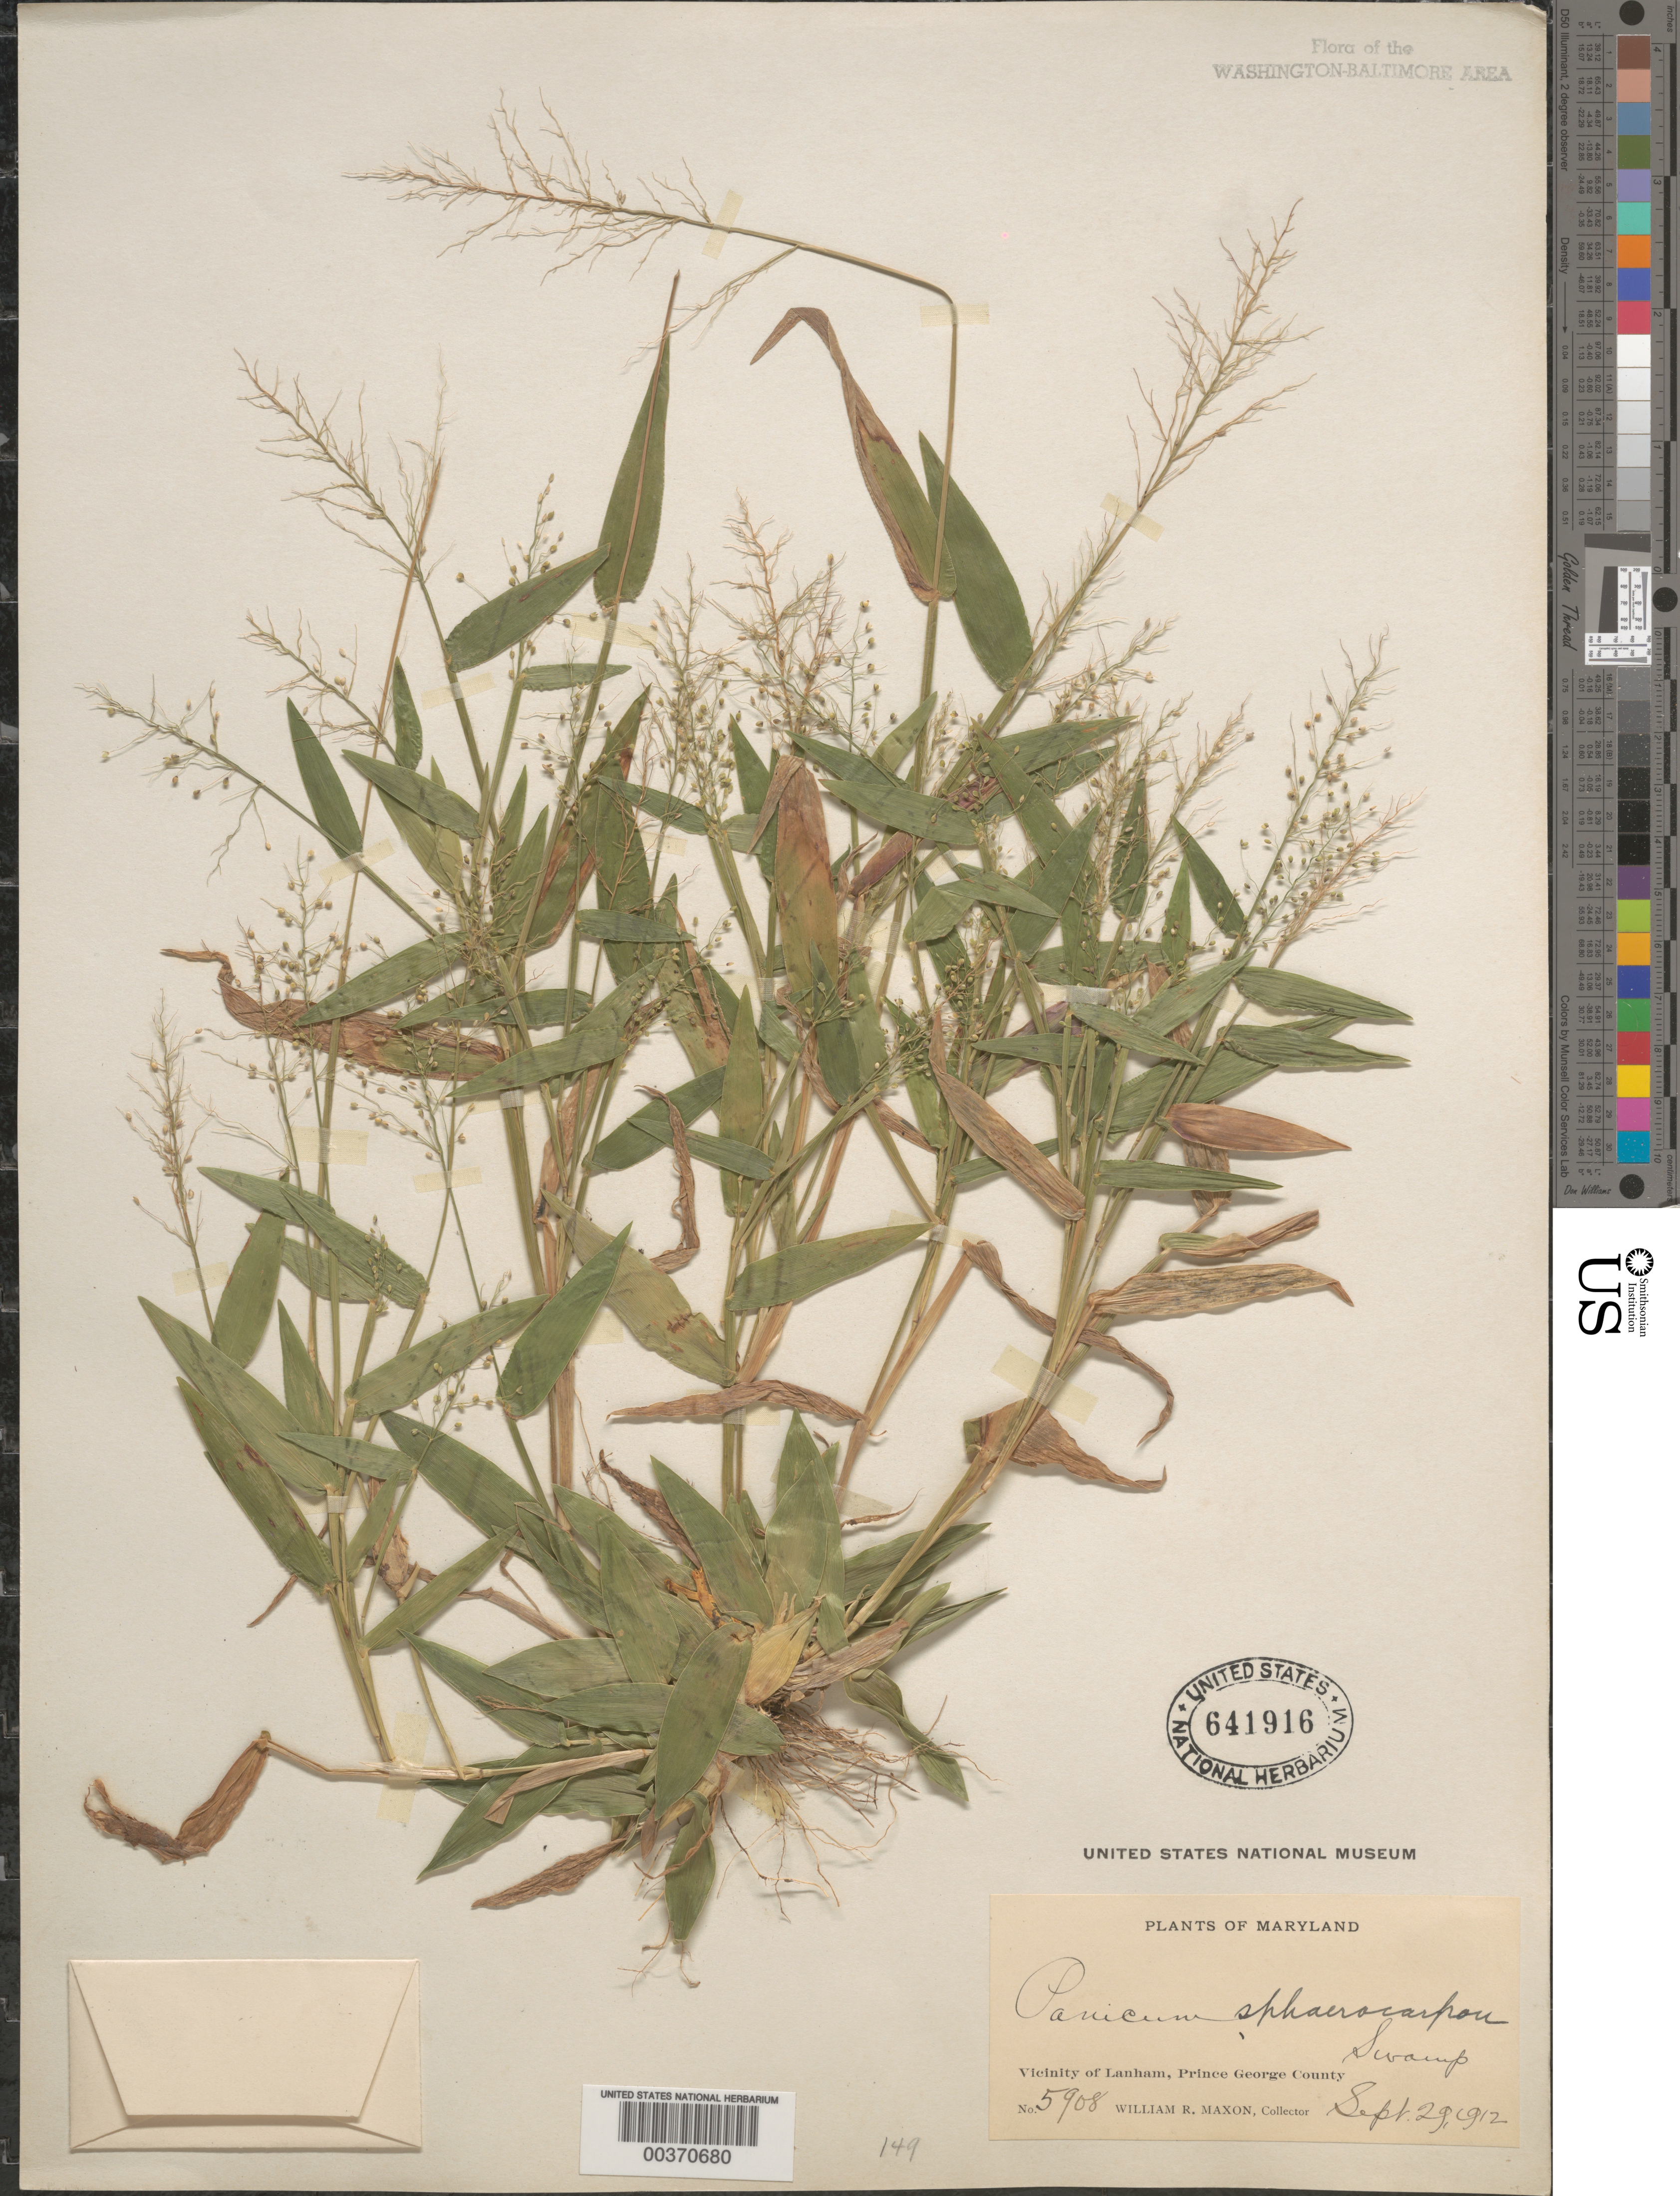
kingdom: Plantae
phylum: Tracheophyta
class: Liliopsida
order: Poales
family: Poaceae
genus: Dichanthelium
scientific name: Dichanthelium sphaerocarpon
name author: (Elliott) Gould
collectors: W. R. Maxon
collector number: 5908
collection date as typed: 29 Sep 1912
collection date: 1912-09-29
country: United States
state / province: Maryland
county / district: Prince George's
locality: Lanham vicinity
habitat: Swamp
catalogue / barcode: US 641916